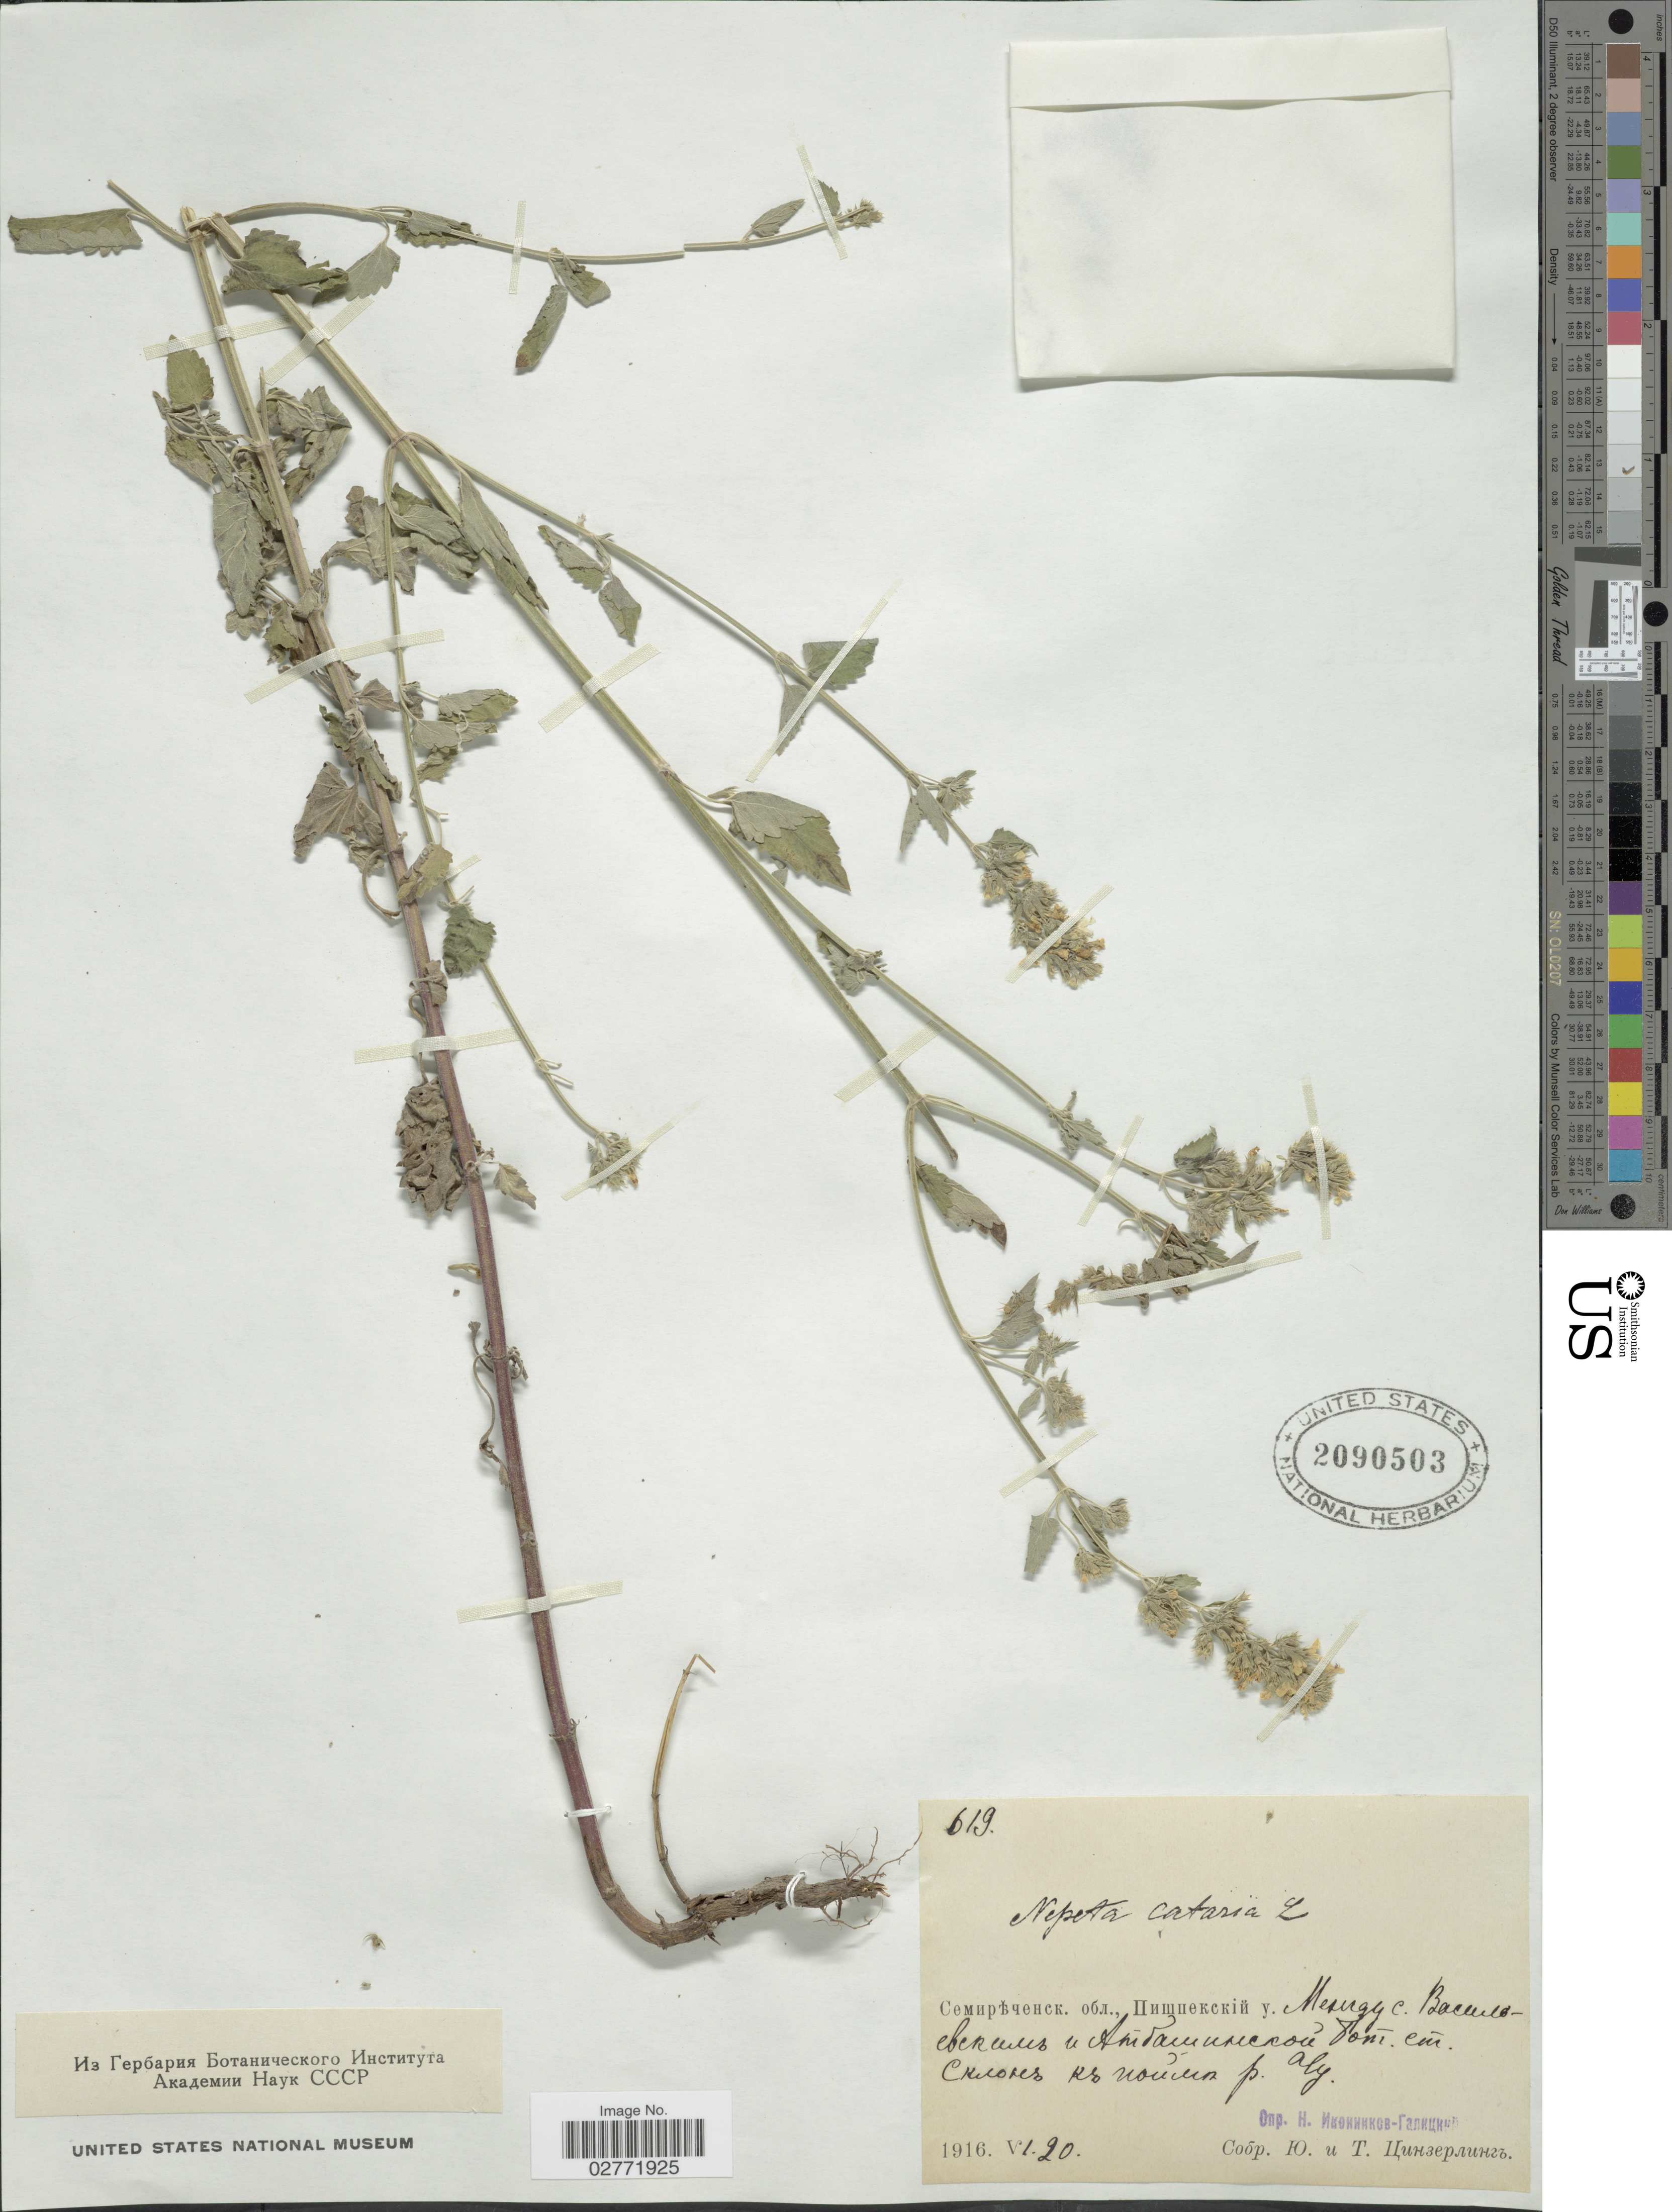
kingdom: Plantae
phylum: Tracheophyta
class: Magnoliopsida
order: Lamiales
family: Lamiaceae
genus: Nepeta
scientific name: Nepeta cataria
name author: L.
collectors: U. Tsinzerling & T. Tsinzerling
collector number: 619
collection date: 1916-06-20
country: Kyrgyzstan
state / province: Bishkek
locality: Between village Vasilevskoe and Atbashinskaya Botanic Station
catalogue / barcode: US 2090503